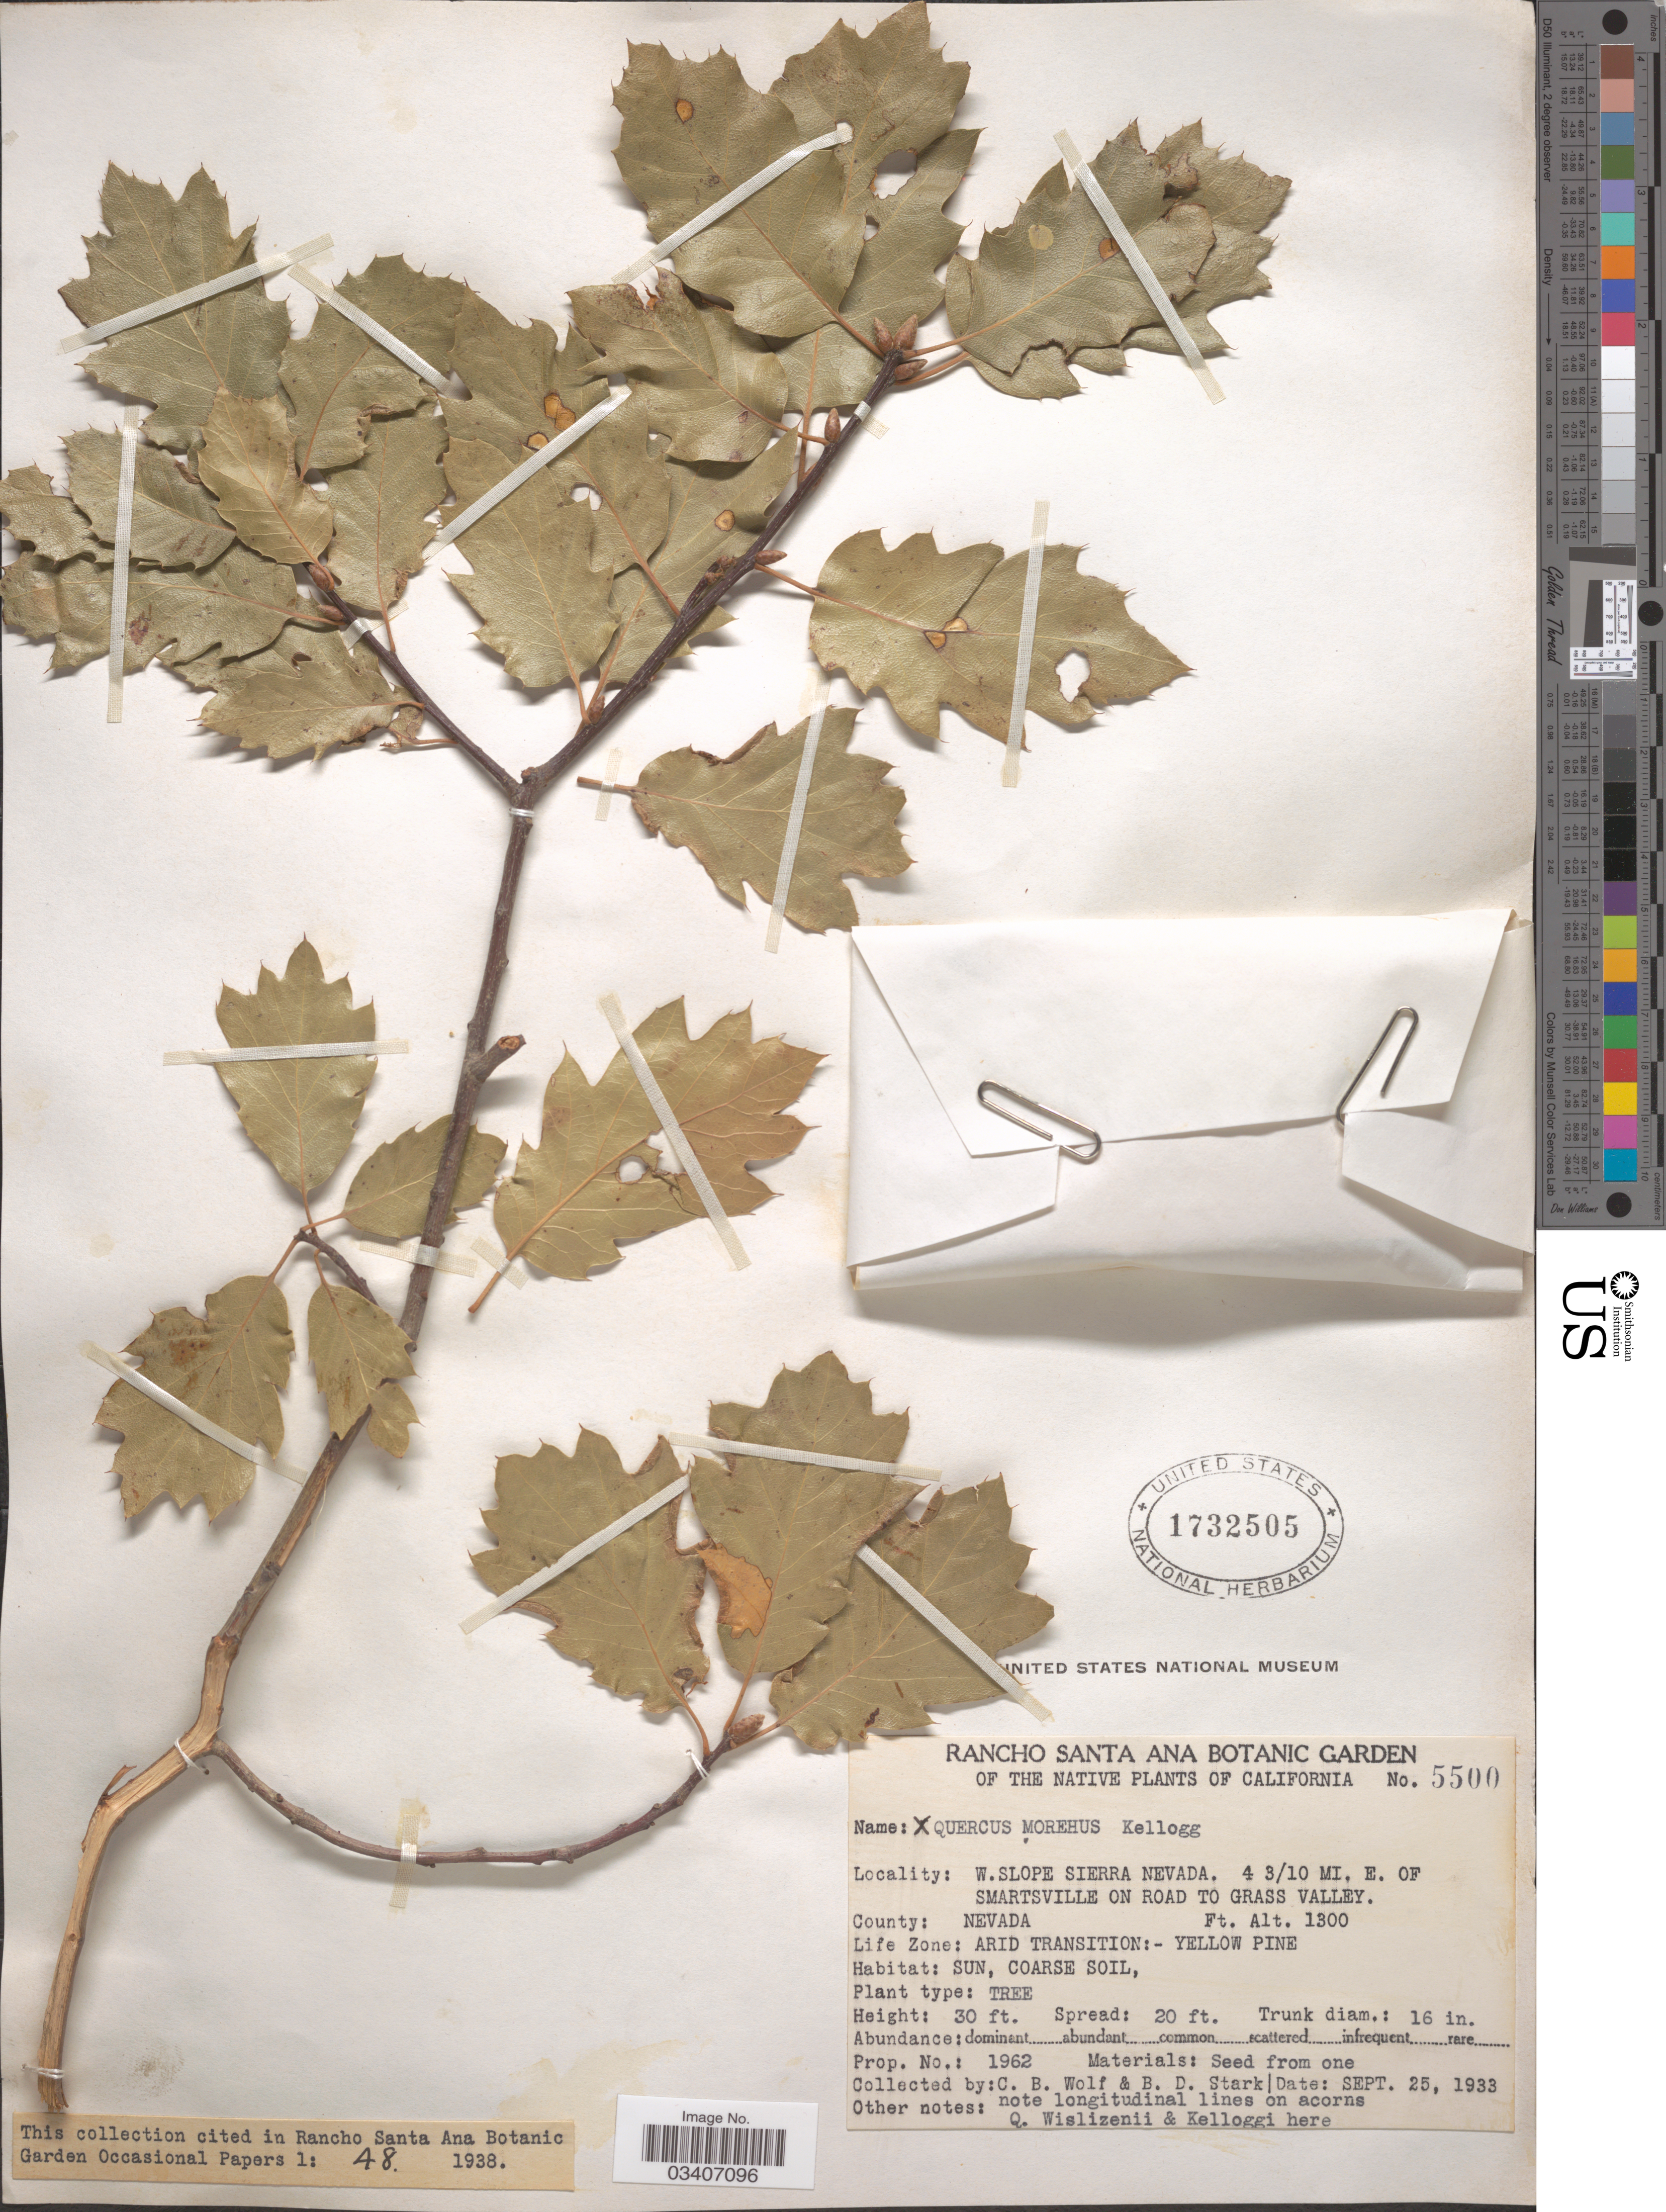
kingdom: Plantae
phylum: Tracheophyta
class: Magnoliopsida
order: Fagales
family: Fagaceae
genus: Quercus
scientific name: Quercus x moreha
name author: Kellogg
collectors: C. B. Wolf & B. Stark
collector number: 5500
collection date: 1933-09-25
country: United States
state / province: California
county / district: Nevada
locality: W. slope Sierra Nevada. 4 3/10 mi. E. of Smartsville on road to Grass Valley. County: Nevada. Life Zone: Arid Transition: - Yellow Pine.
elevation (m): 396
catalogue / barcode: US 1732505